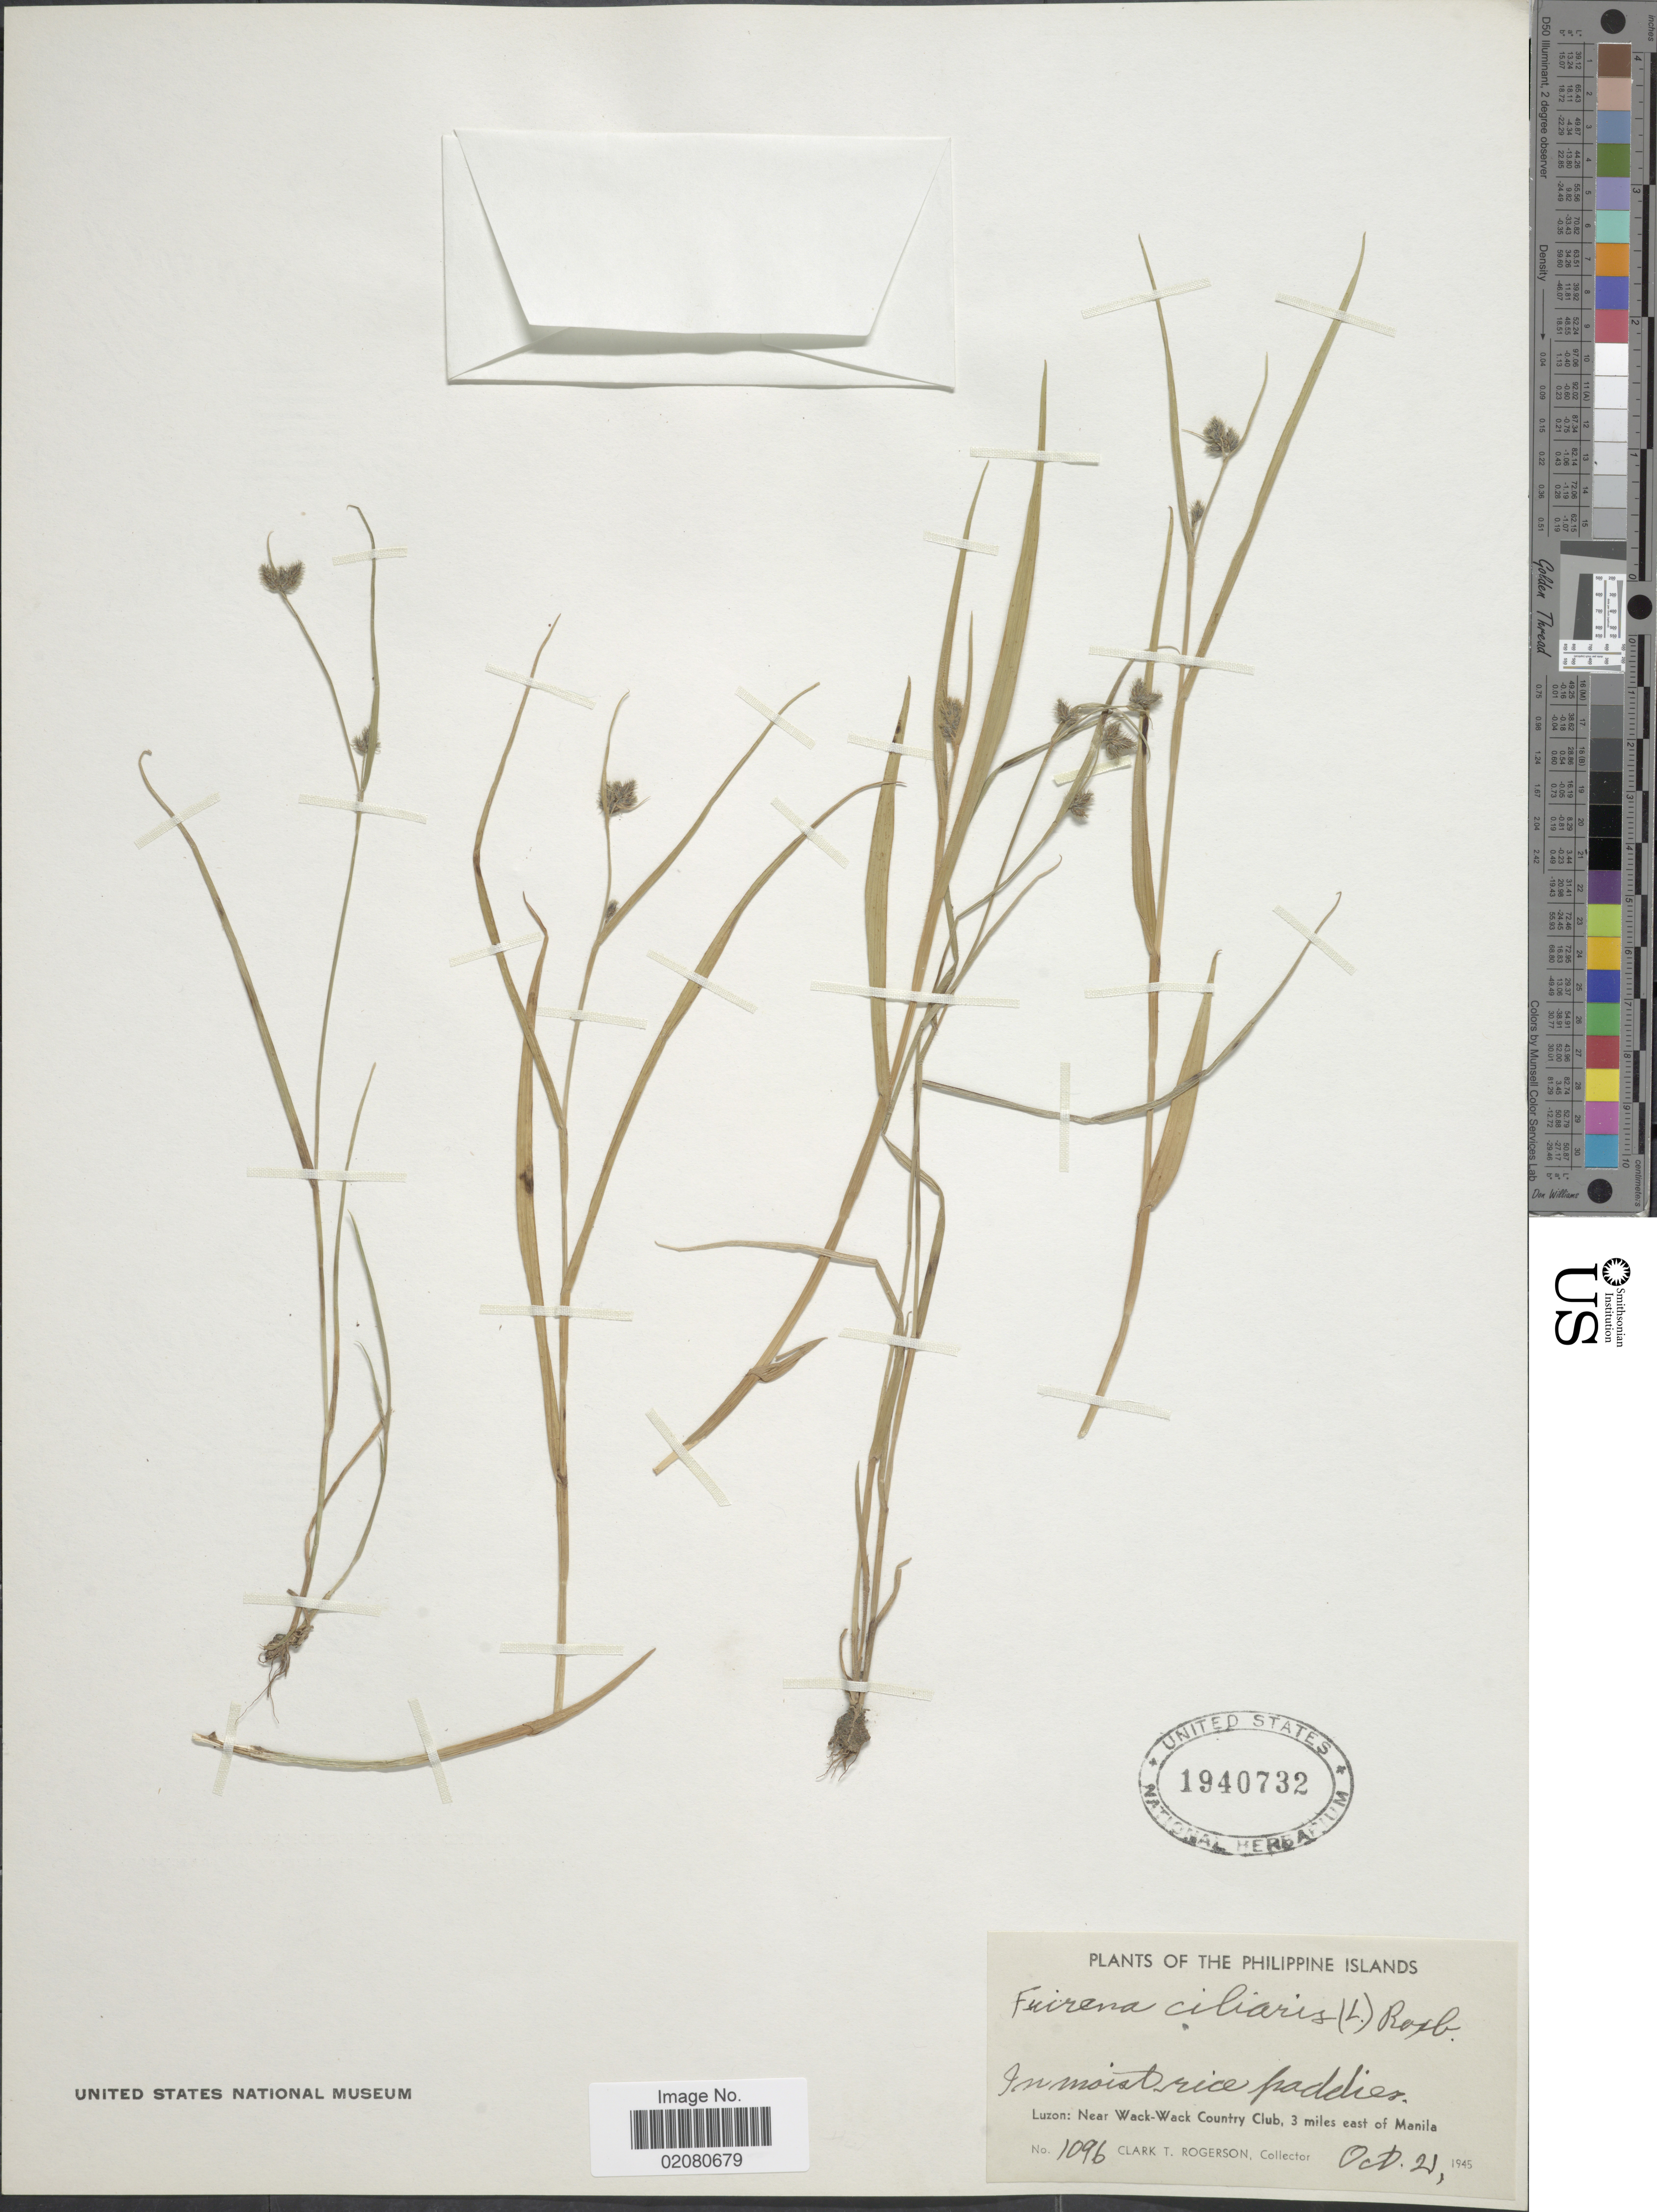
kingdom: Plantae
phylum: Tracheophyta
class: Liliopsida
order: Poales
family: Cyperaceae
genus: Fuirena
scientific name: Fuirena ciliaris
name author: (L.) Roxb.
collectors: C. Rogerson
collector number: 1096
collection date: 1945-10-21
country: Philippines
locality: In moist rice paddies, Luzon: near Wack-Wack Country Club, 3 miles east of Manila.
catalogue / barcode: US 1940732